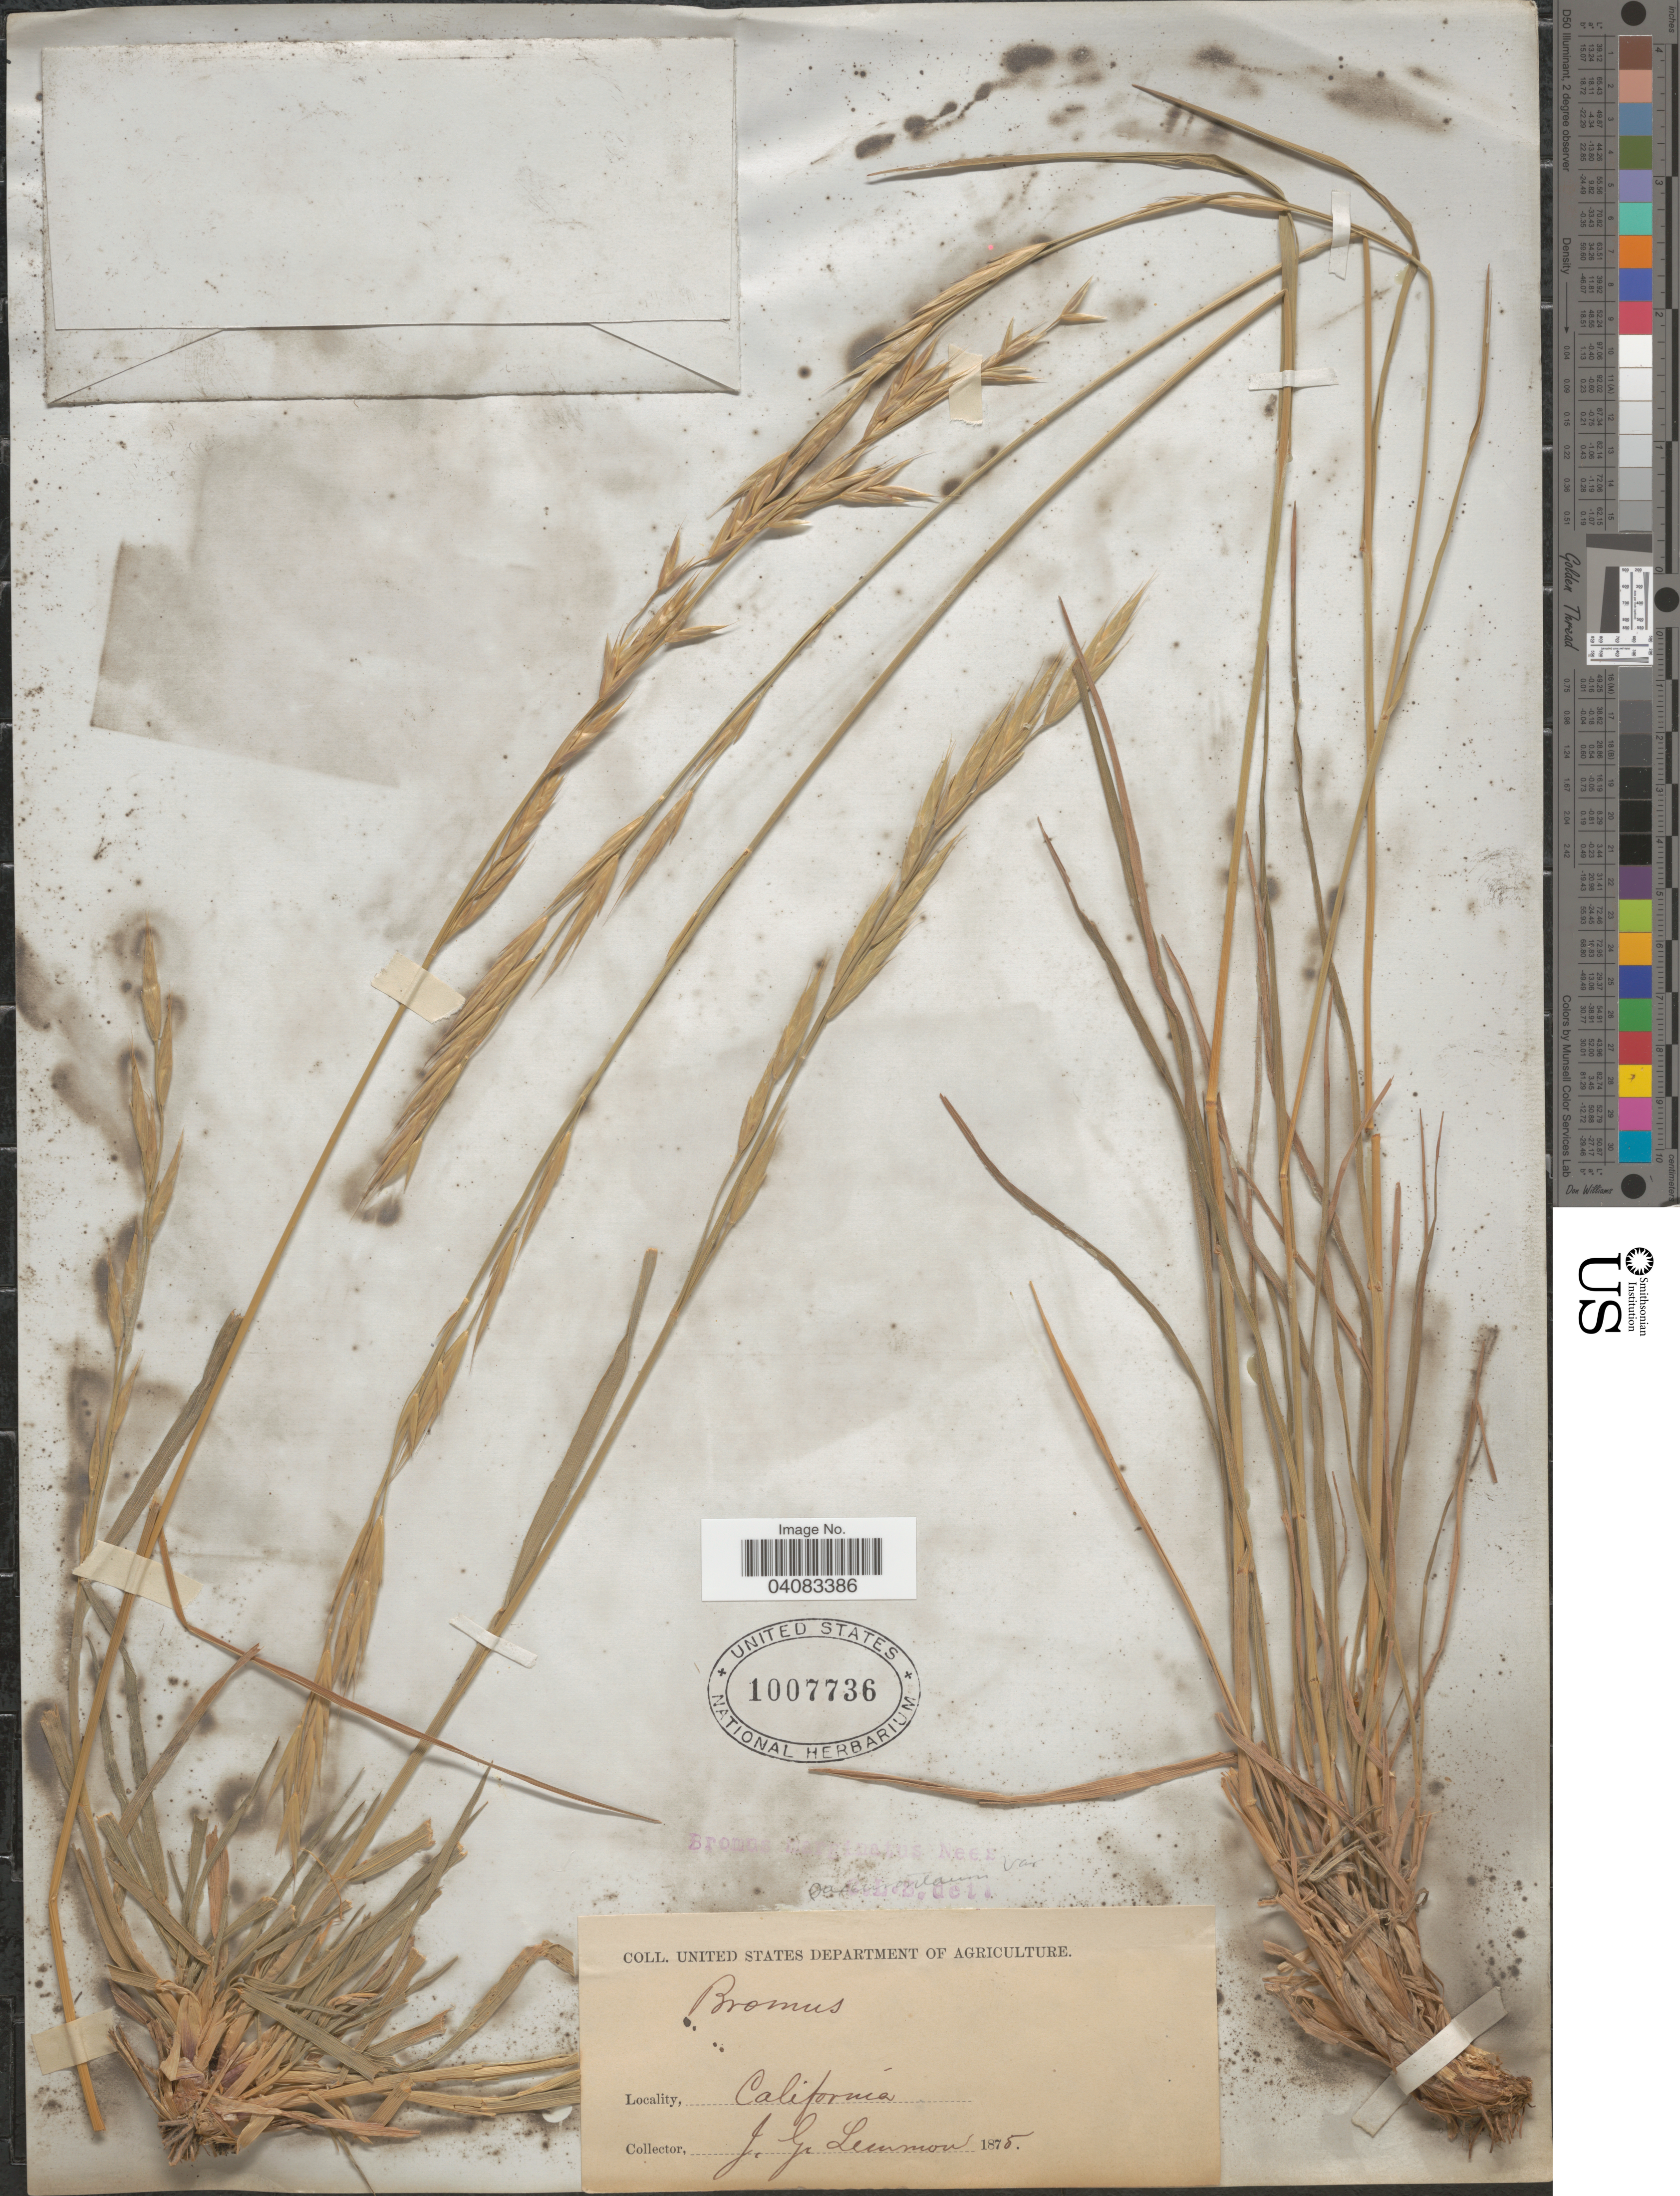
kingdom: Plantae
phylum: Tracheophyta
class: Liliopsida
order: Poales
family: Poaceae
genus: Bromus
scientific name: Bromus marginatus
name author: Nees ex Steud.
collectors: J. Lemmon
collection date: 1875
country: United States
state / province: California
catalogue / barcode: US 1007736